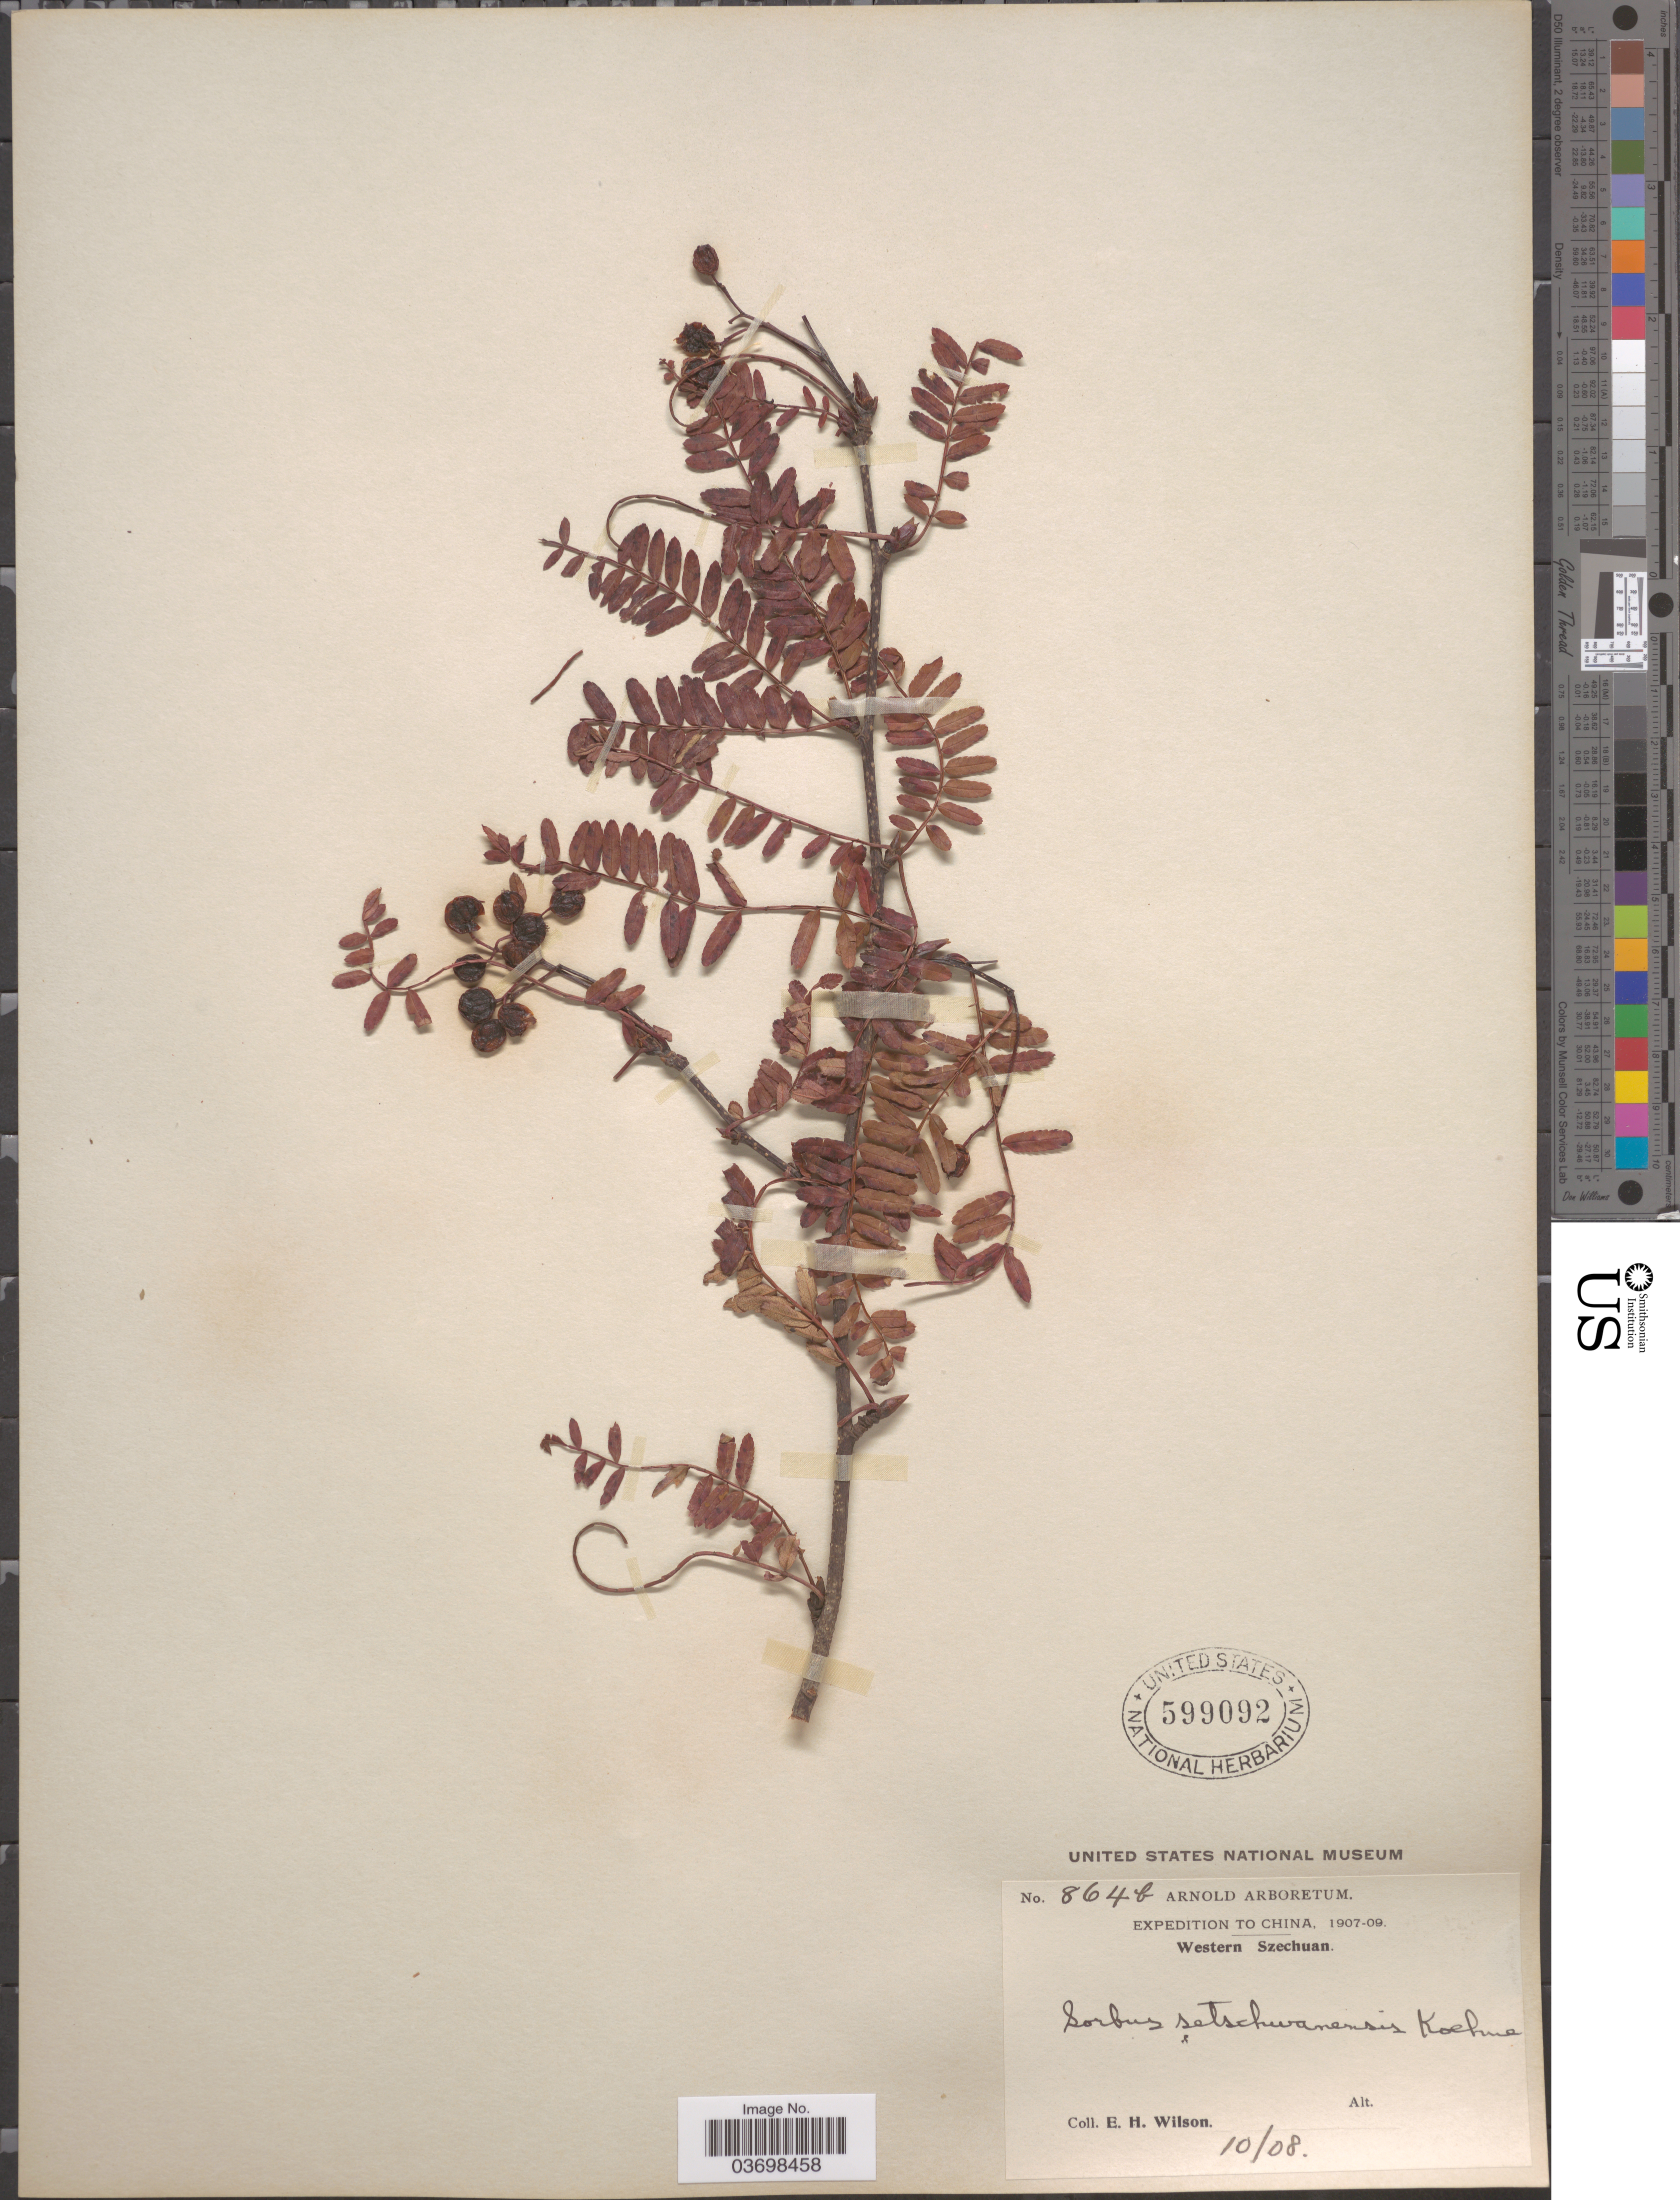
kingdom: Plantae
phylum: Tracheophyta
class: Magnoliopsida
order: Rosales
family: Rosaceae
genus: Sorbus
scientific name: Sorbus setschwanensis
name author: (C.K. Schneid.) Koehne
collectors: E. Wilson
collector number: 864b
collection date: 1908-10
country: China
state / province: Sichuan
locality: Western Szechuan.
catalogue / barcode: US 599092